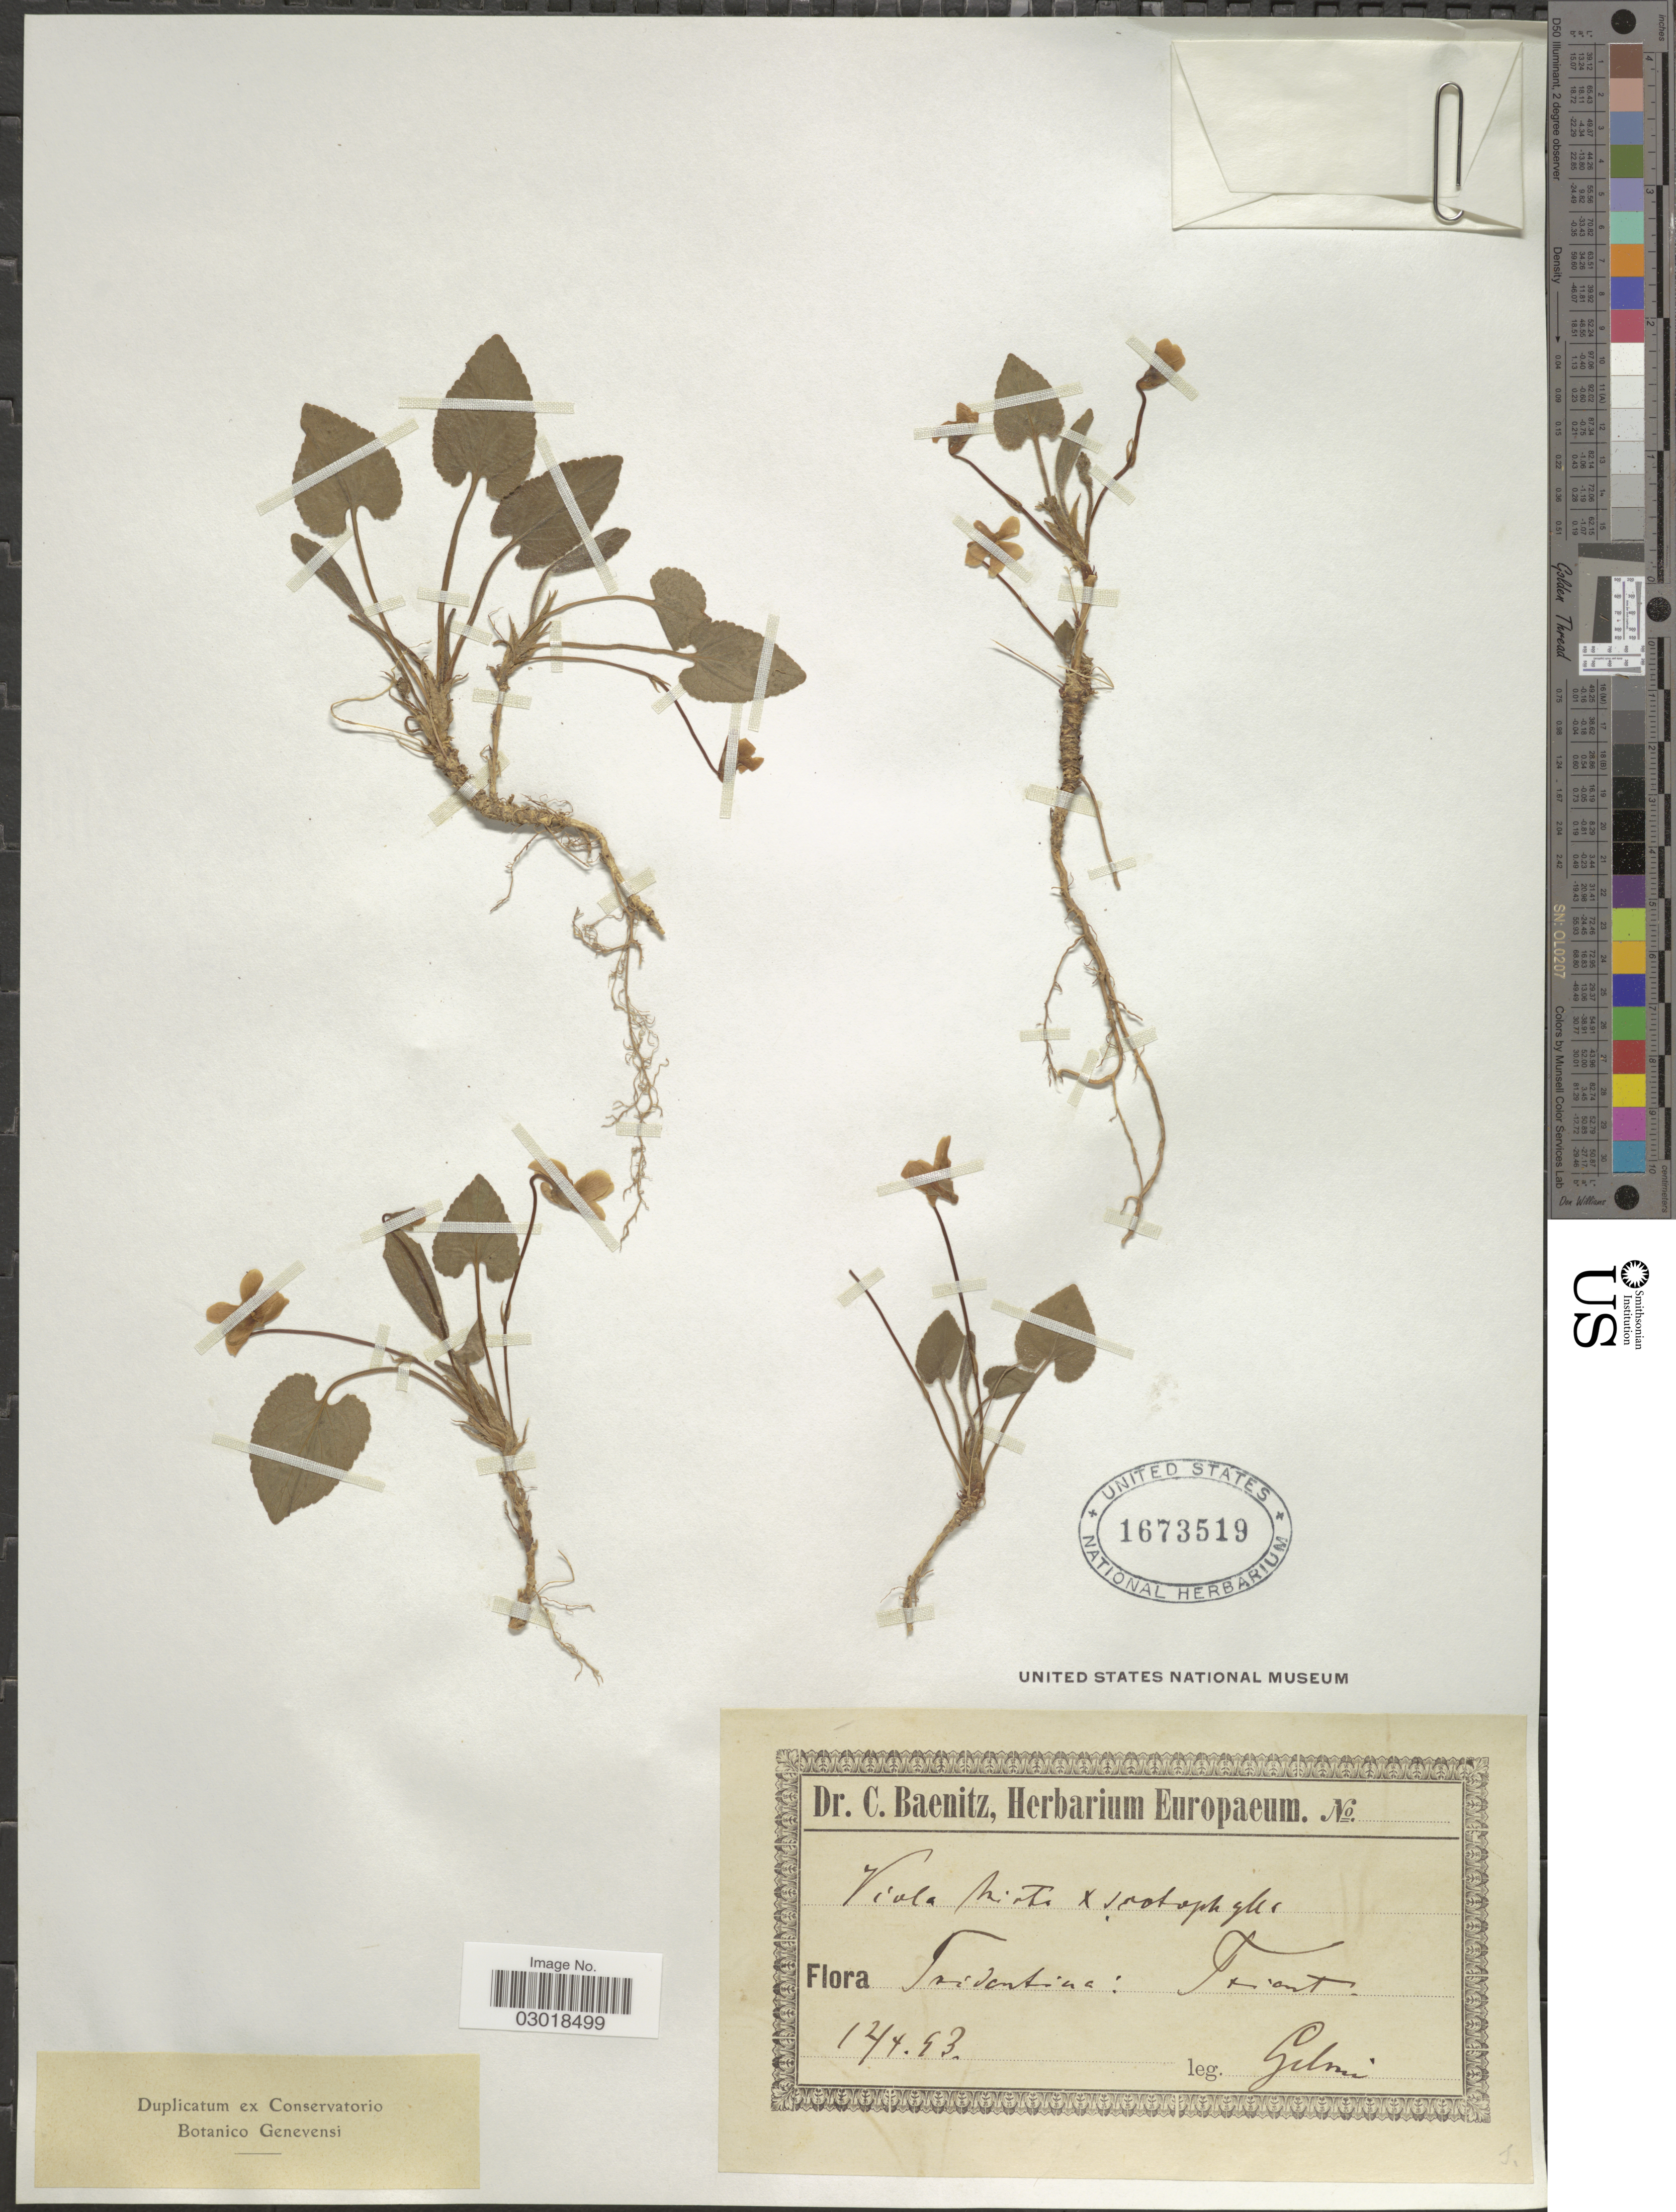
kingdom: Plantae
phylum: Tracheophyta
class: Magnoliopsida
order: Malpighiales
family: Violaceae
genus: Viola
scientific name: Viola hirta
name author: L.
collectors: -. Gelmi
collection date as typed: Transcribed d/m/y: 12/4/53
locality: Triventina: Triant. [interpreted]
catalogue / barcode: US 1673519